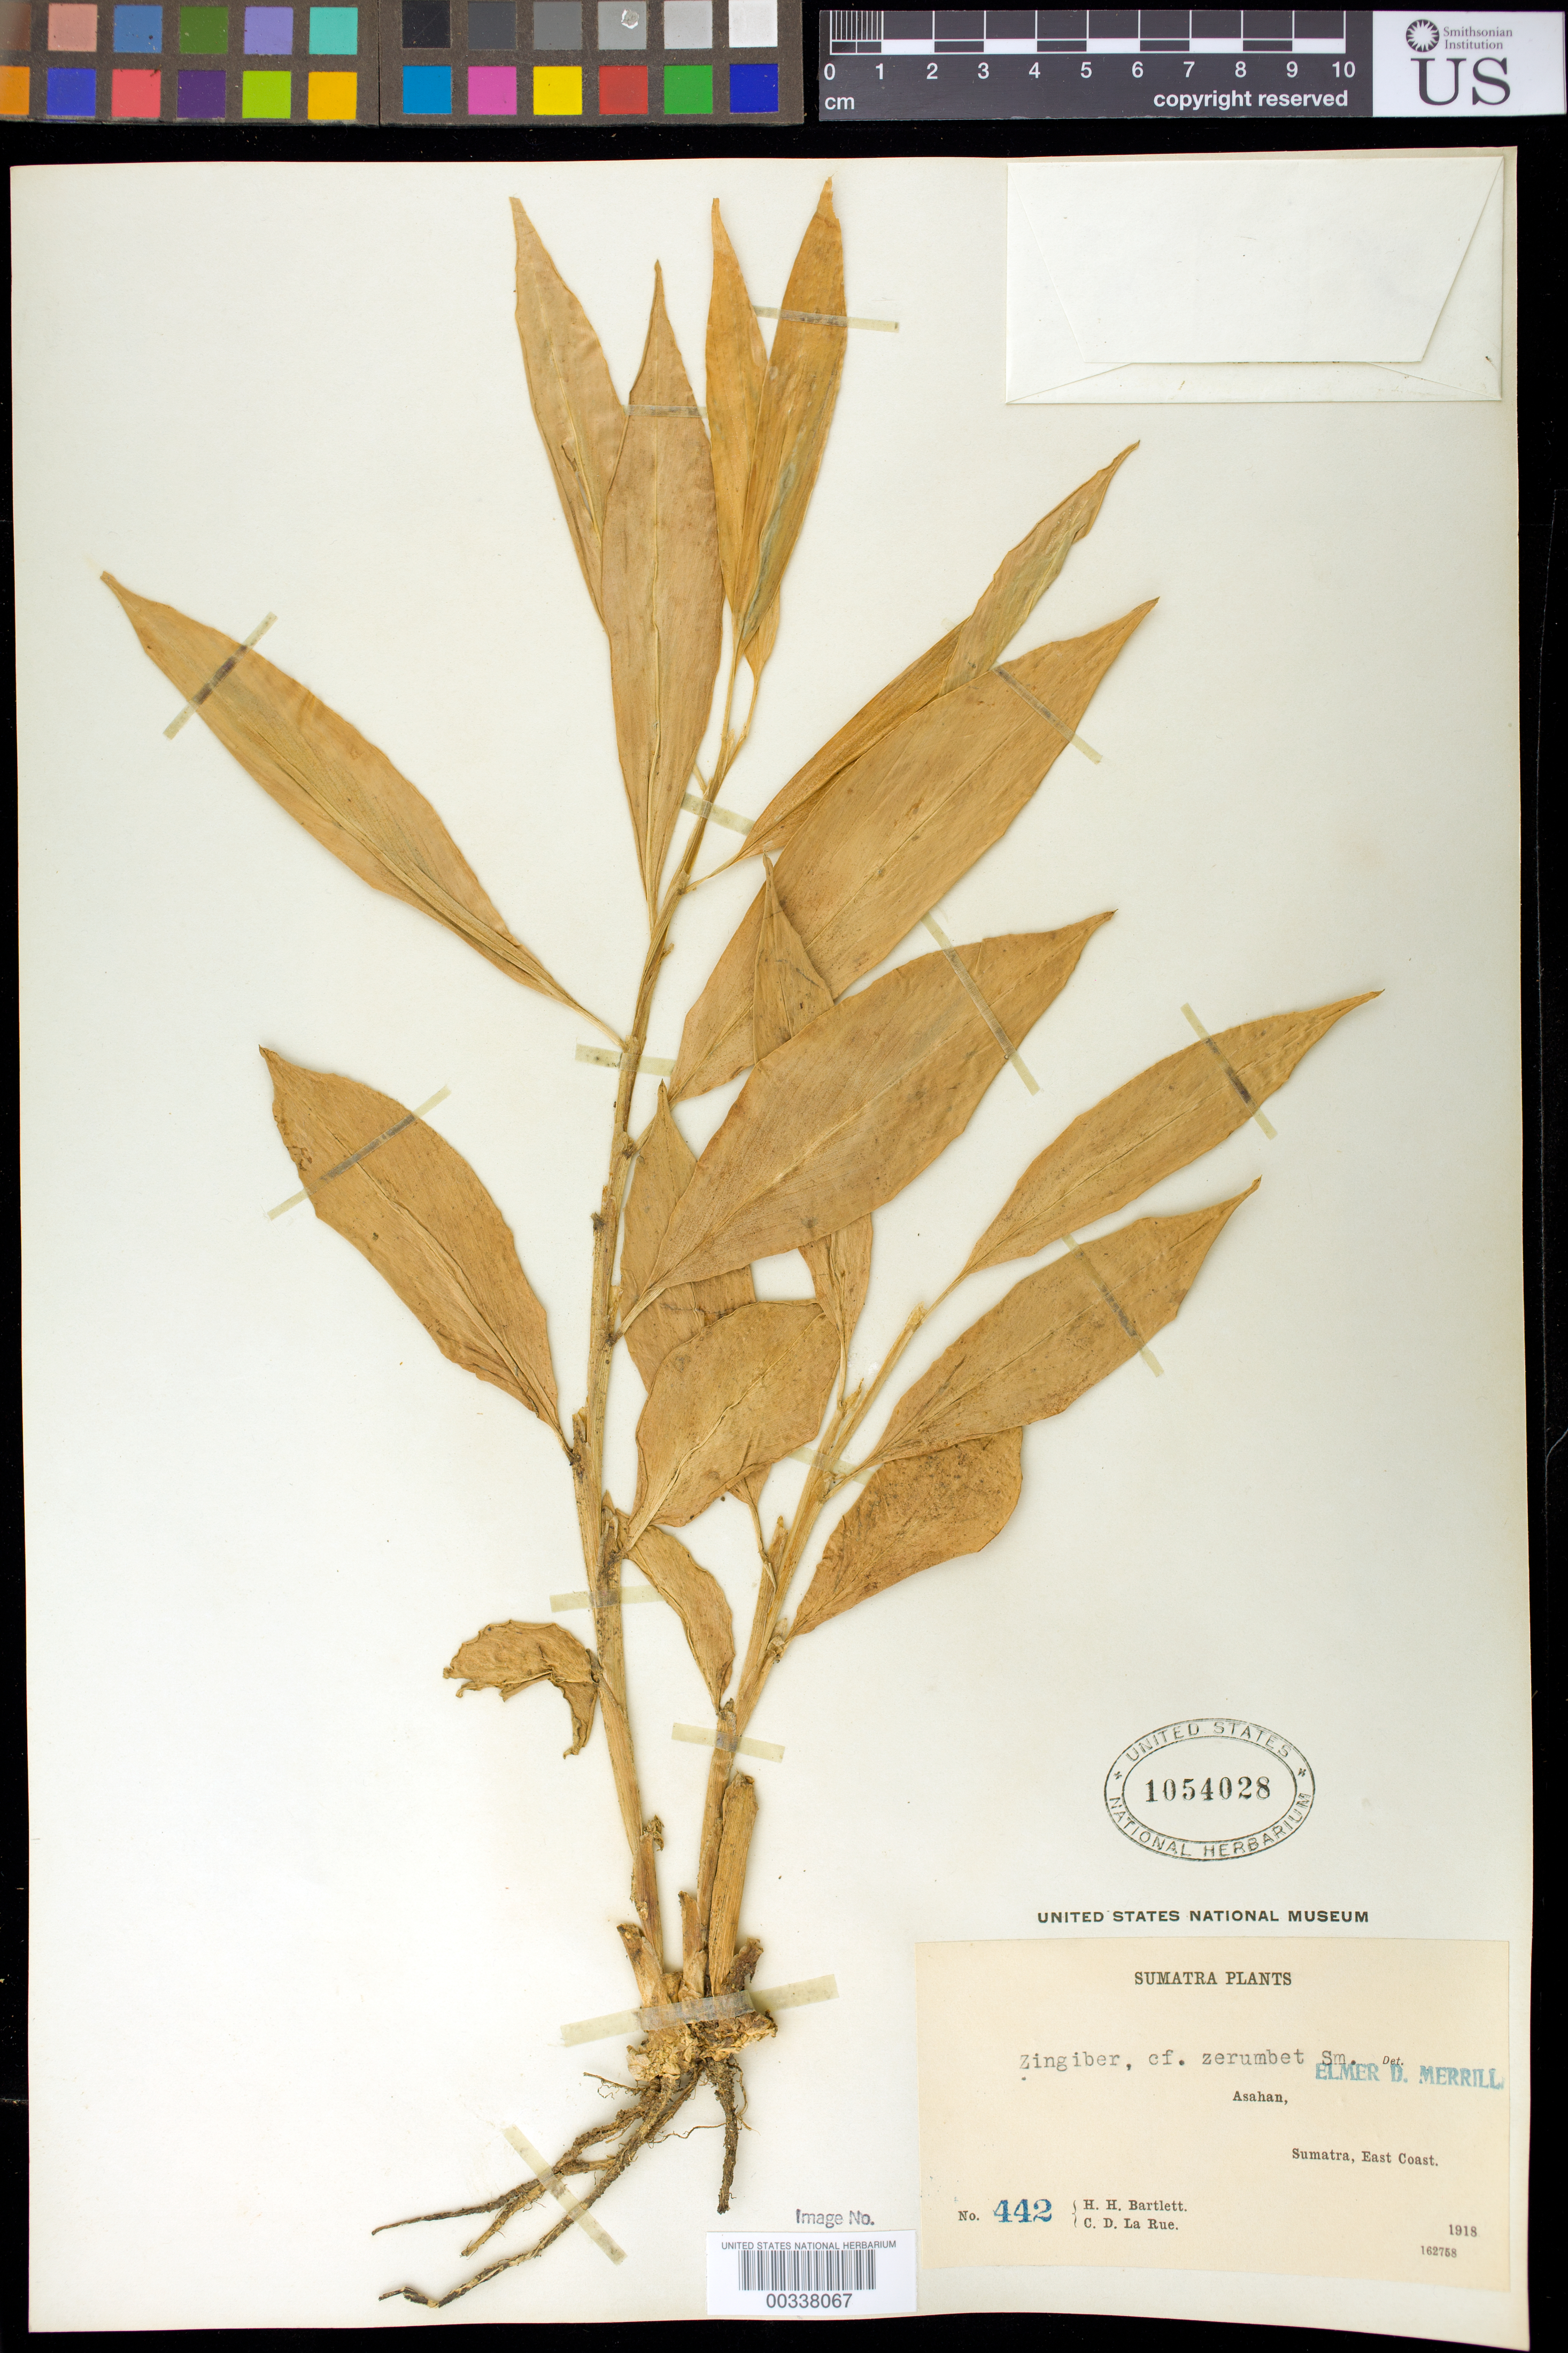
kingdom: Plantae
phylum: Tracheophyta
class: Liliopsida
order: Zingiberales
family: Zingiberaceae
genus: Zingiber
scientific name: Zingiber zerumbet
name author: (L.) Sm.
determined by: Merrill, Elmer D.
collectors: H. H. Bartlett & C. La Rue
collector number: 442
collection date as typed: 1918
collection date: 1918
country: Indonesia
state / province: Sumatra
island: Sumatra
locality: Asahan, Sumatra, east coast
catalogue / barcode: US 1054028